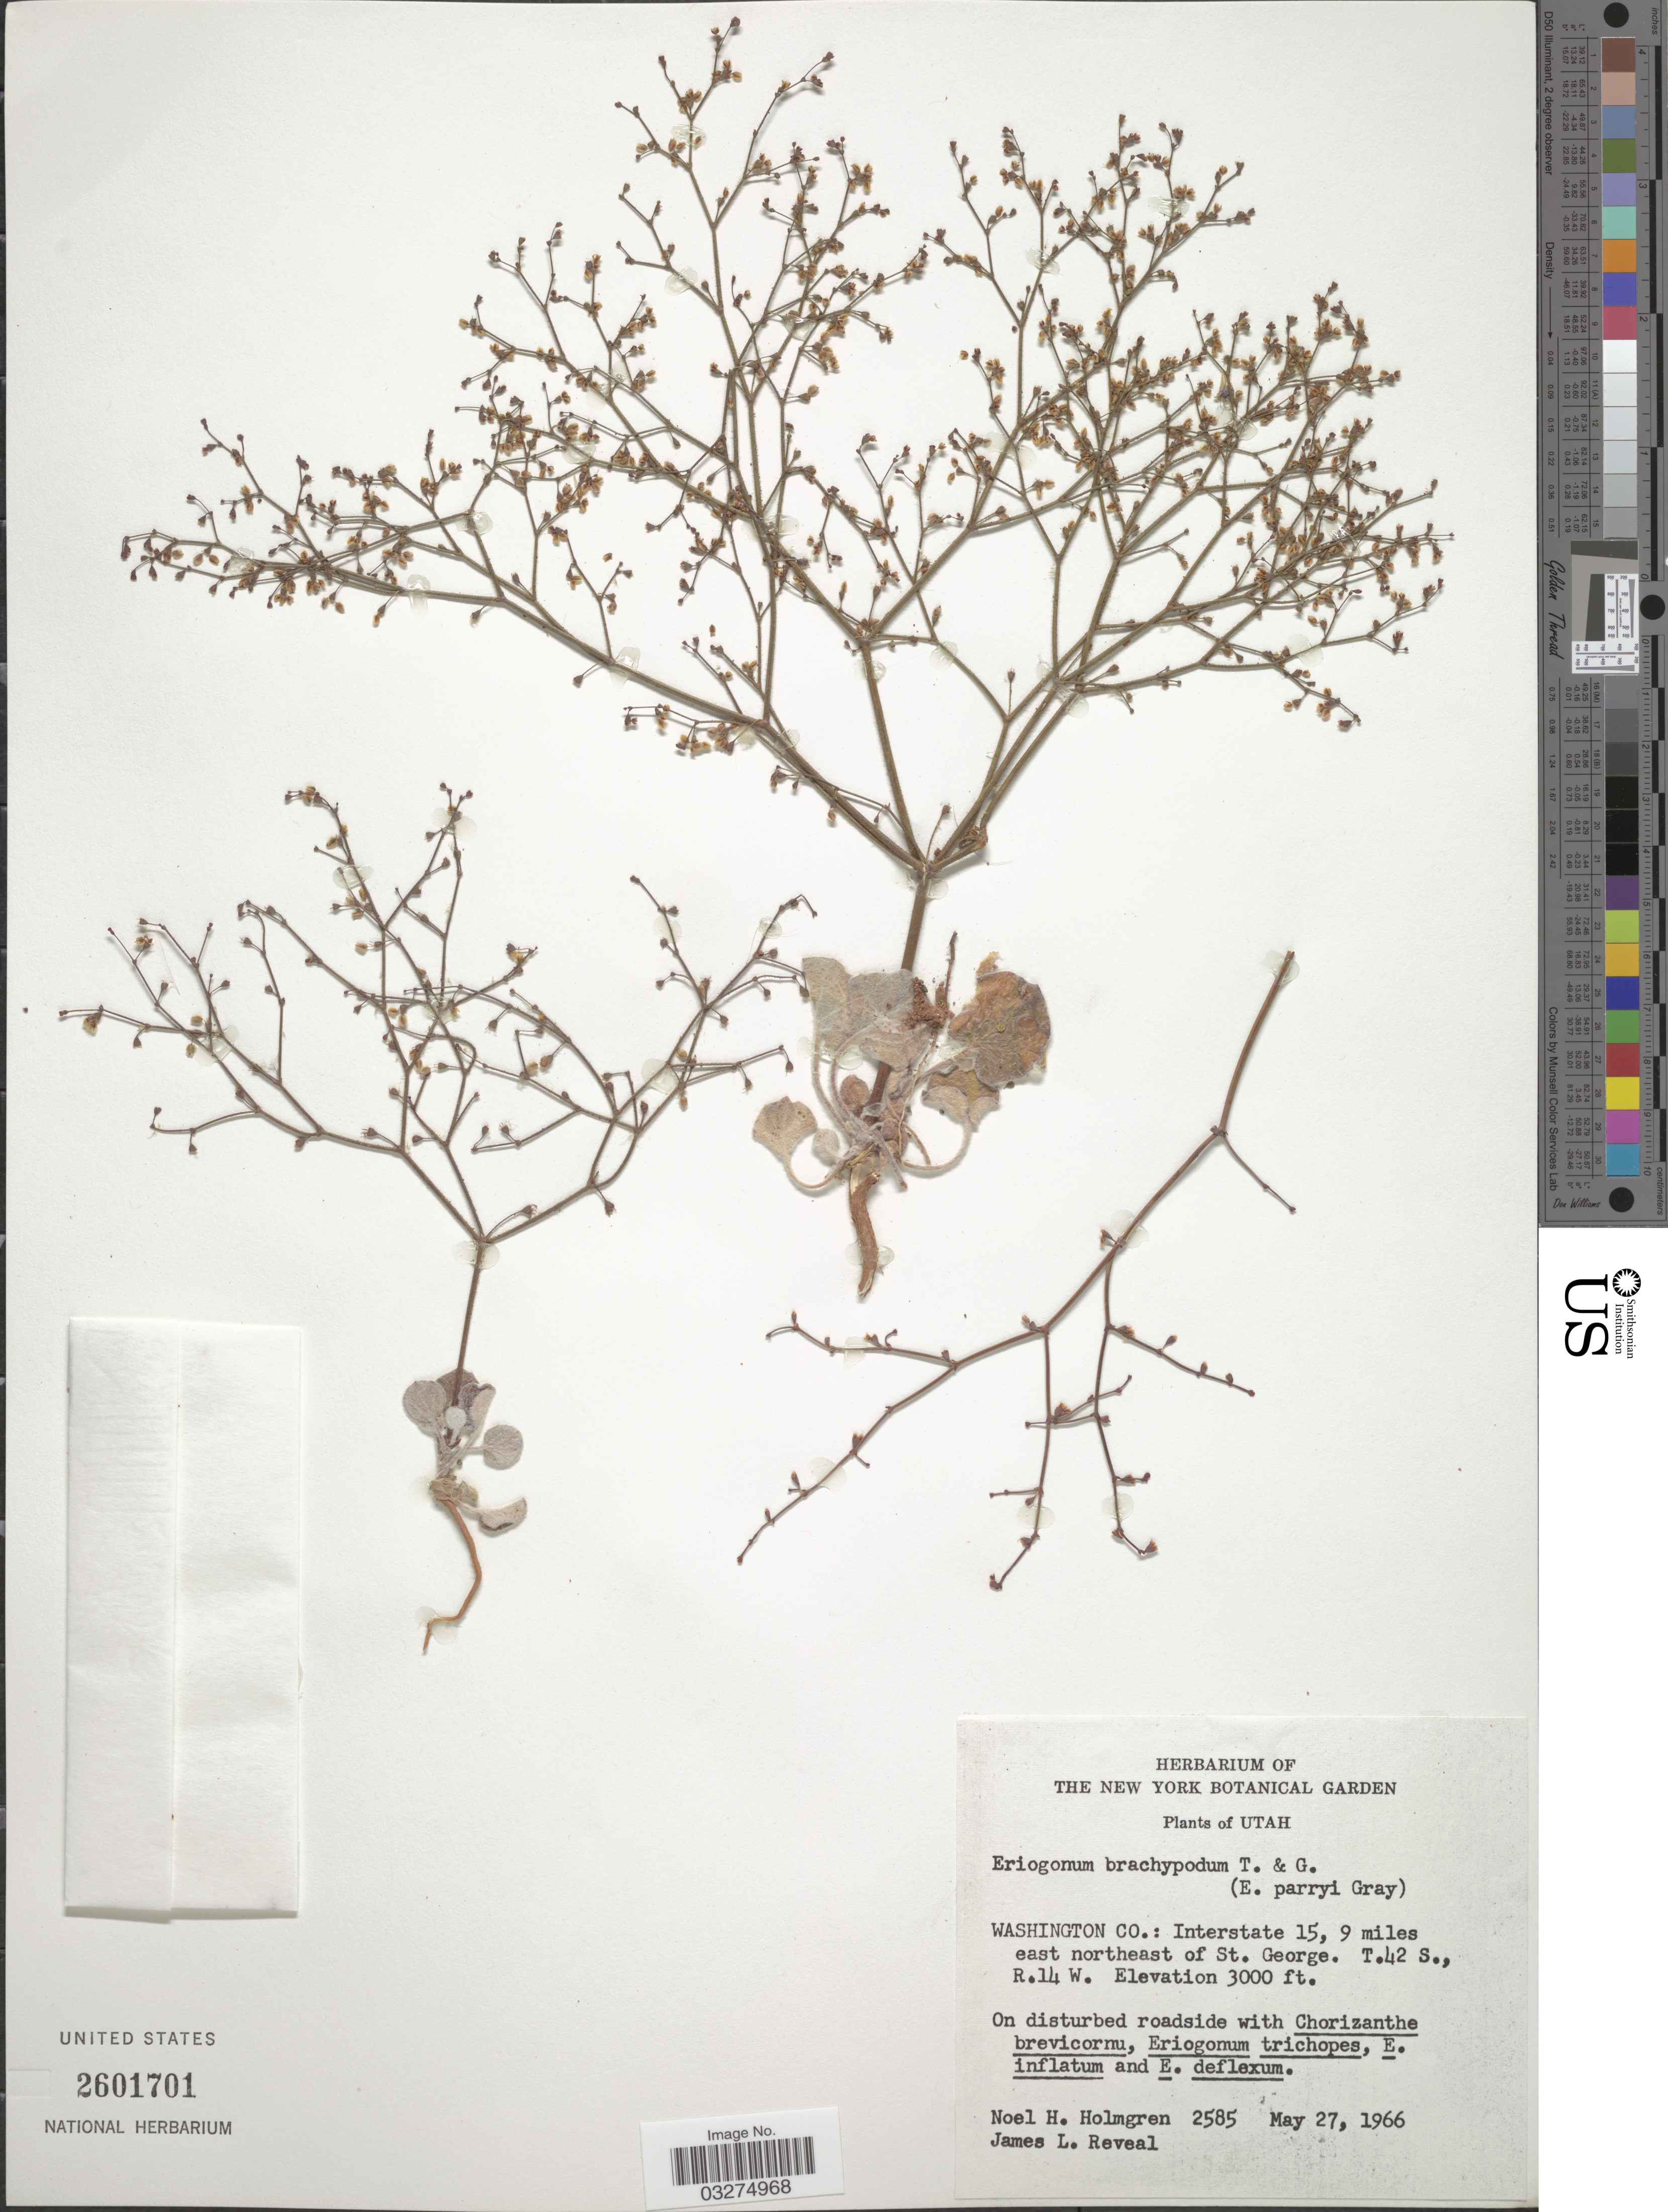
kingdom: Plantae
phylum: Tracheophyta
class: Magnoliopsida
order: Caryophyllales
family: Polygonaceae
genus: Eriogonum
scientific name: Eriogonum brachypodum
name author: Torr. & A. Gray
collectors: N. H. Holmgren & J. L. Reveal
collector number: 2585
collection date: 1966-05-27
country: United States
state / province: Utah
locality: Washington Co.: Interstate 15, 9 miles east northeast of St. George. T42S, R14W.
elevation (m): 914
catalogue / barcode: US 2601701